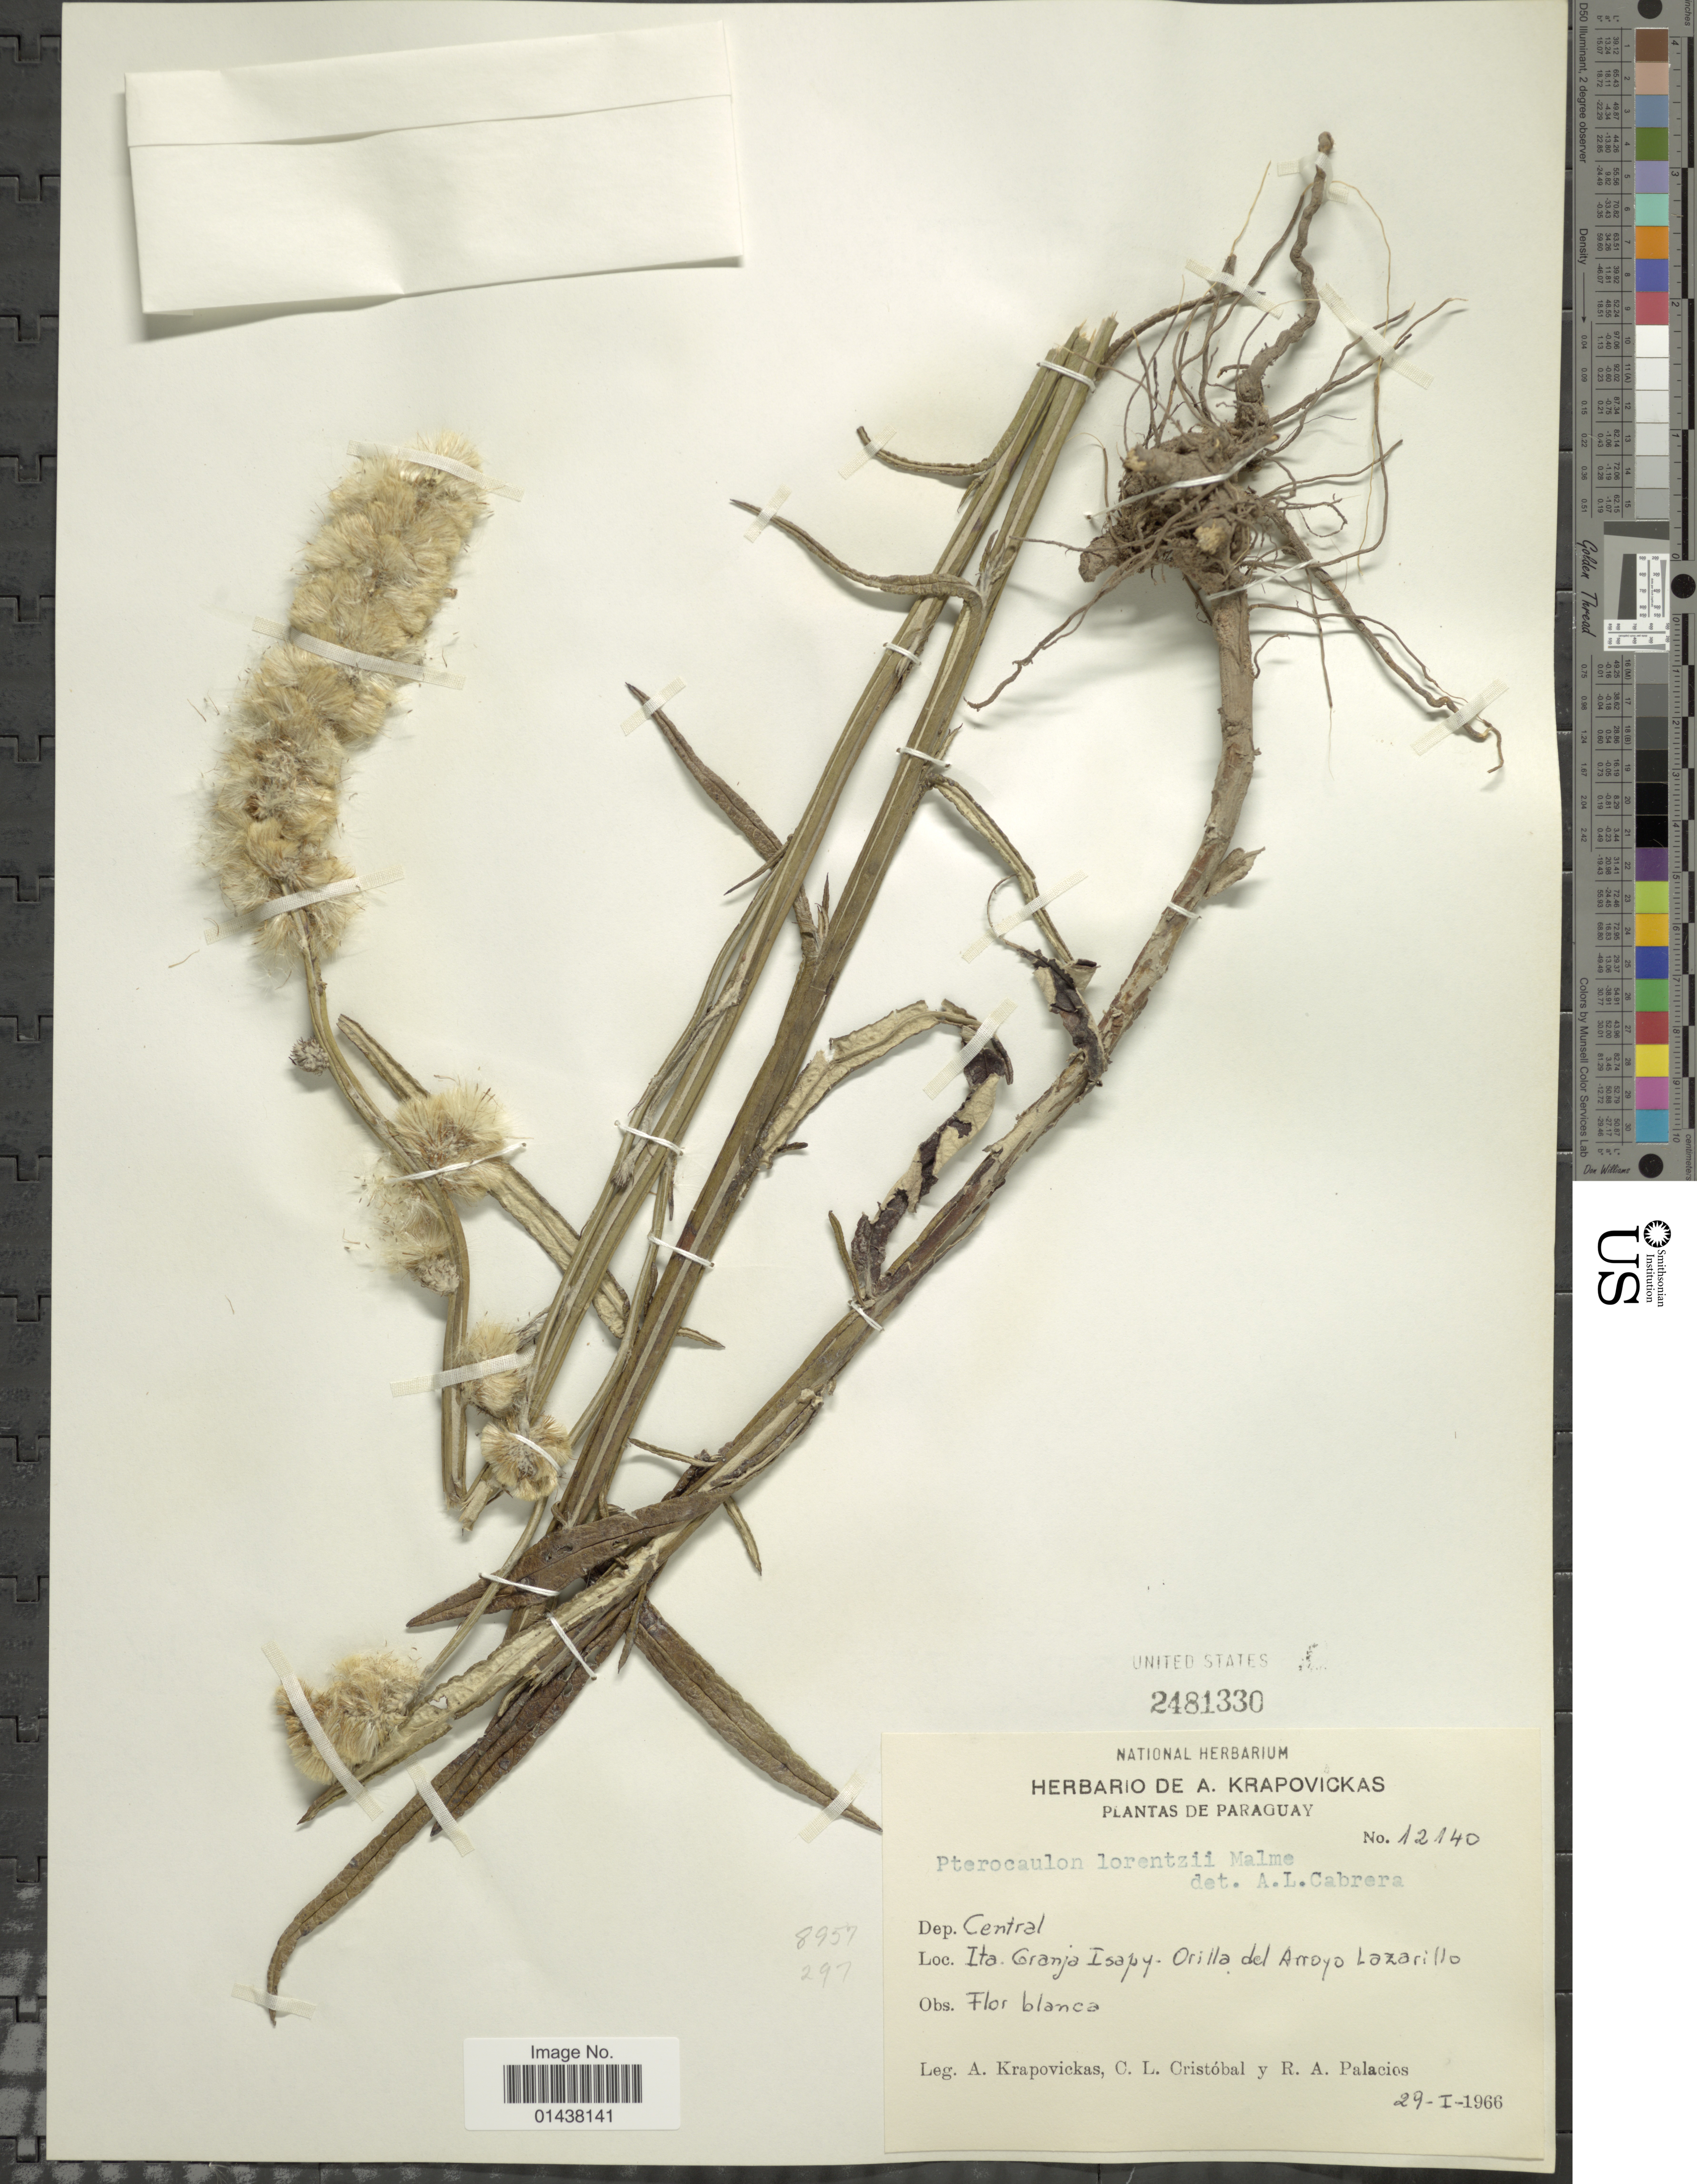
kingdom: Plantae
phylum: Tracheophyta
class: Magnoliopsida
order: Asterales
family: Asteraceae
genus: Pterocaulon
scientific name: Pterocaulon lorentzii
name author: Malme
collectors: A. Krapovickas, C. L. Cristóbal & R. Palacios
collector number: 12140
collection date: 1966-01-29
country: Paraguay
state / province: Central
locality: Ita. Granja Isapy - Orilla del Arroyo Lazarillo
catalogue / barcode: US 2481330